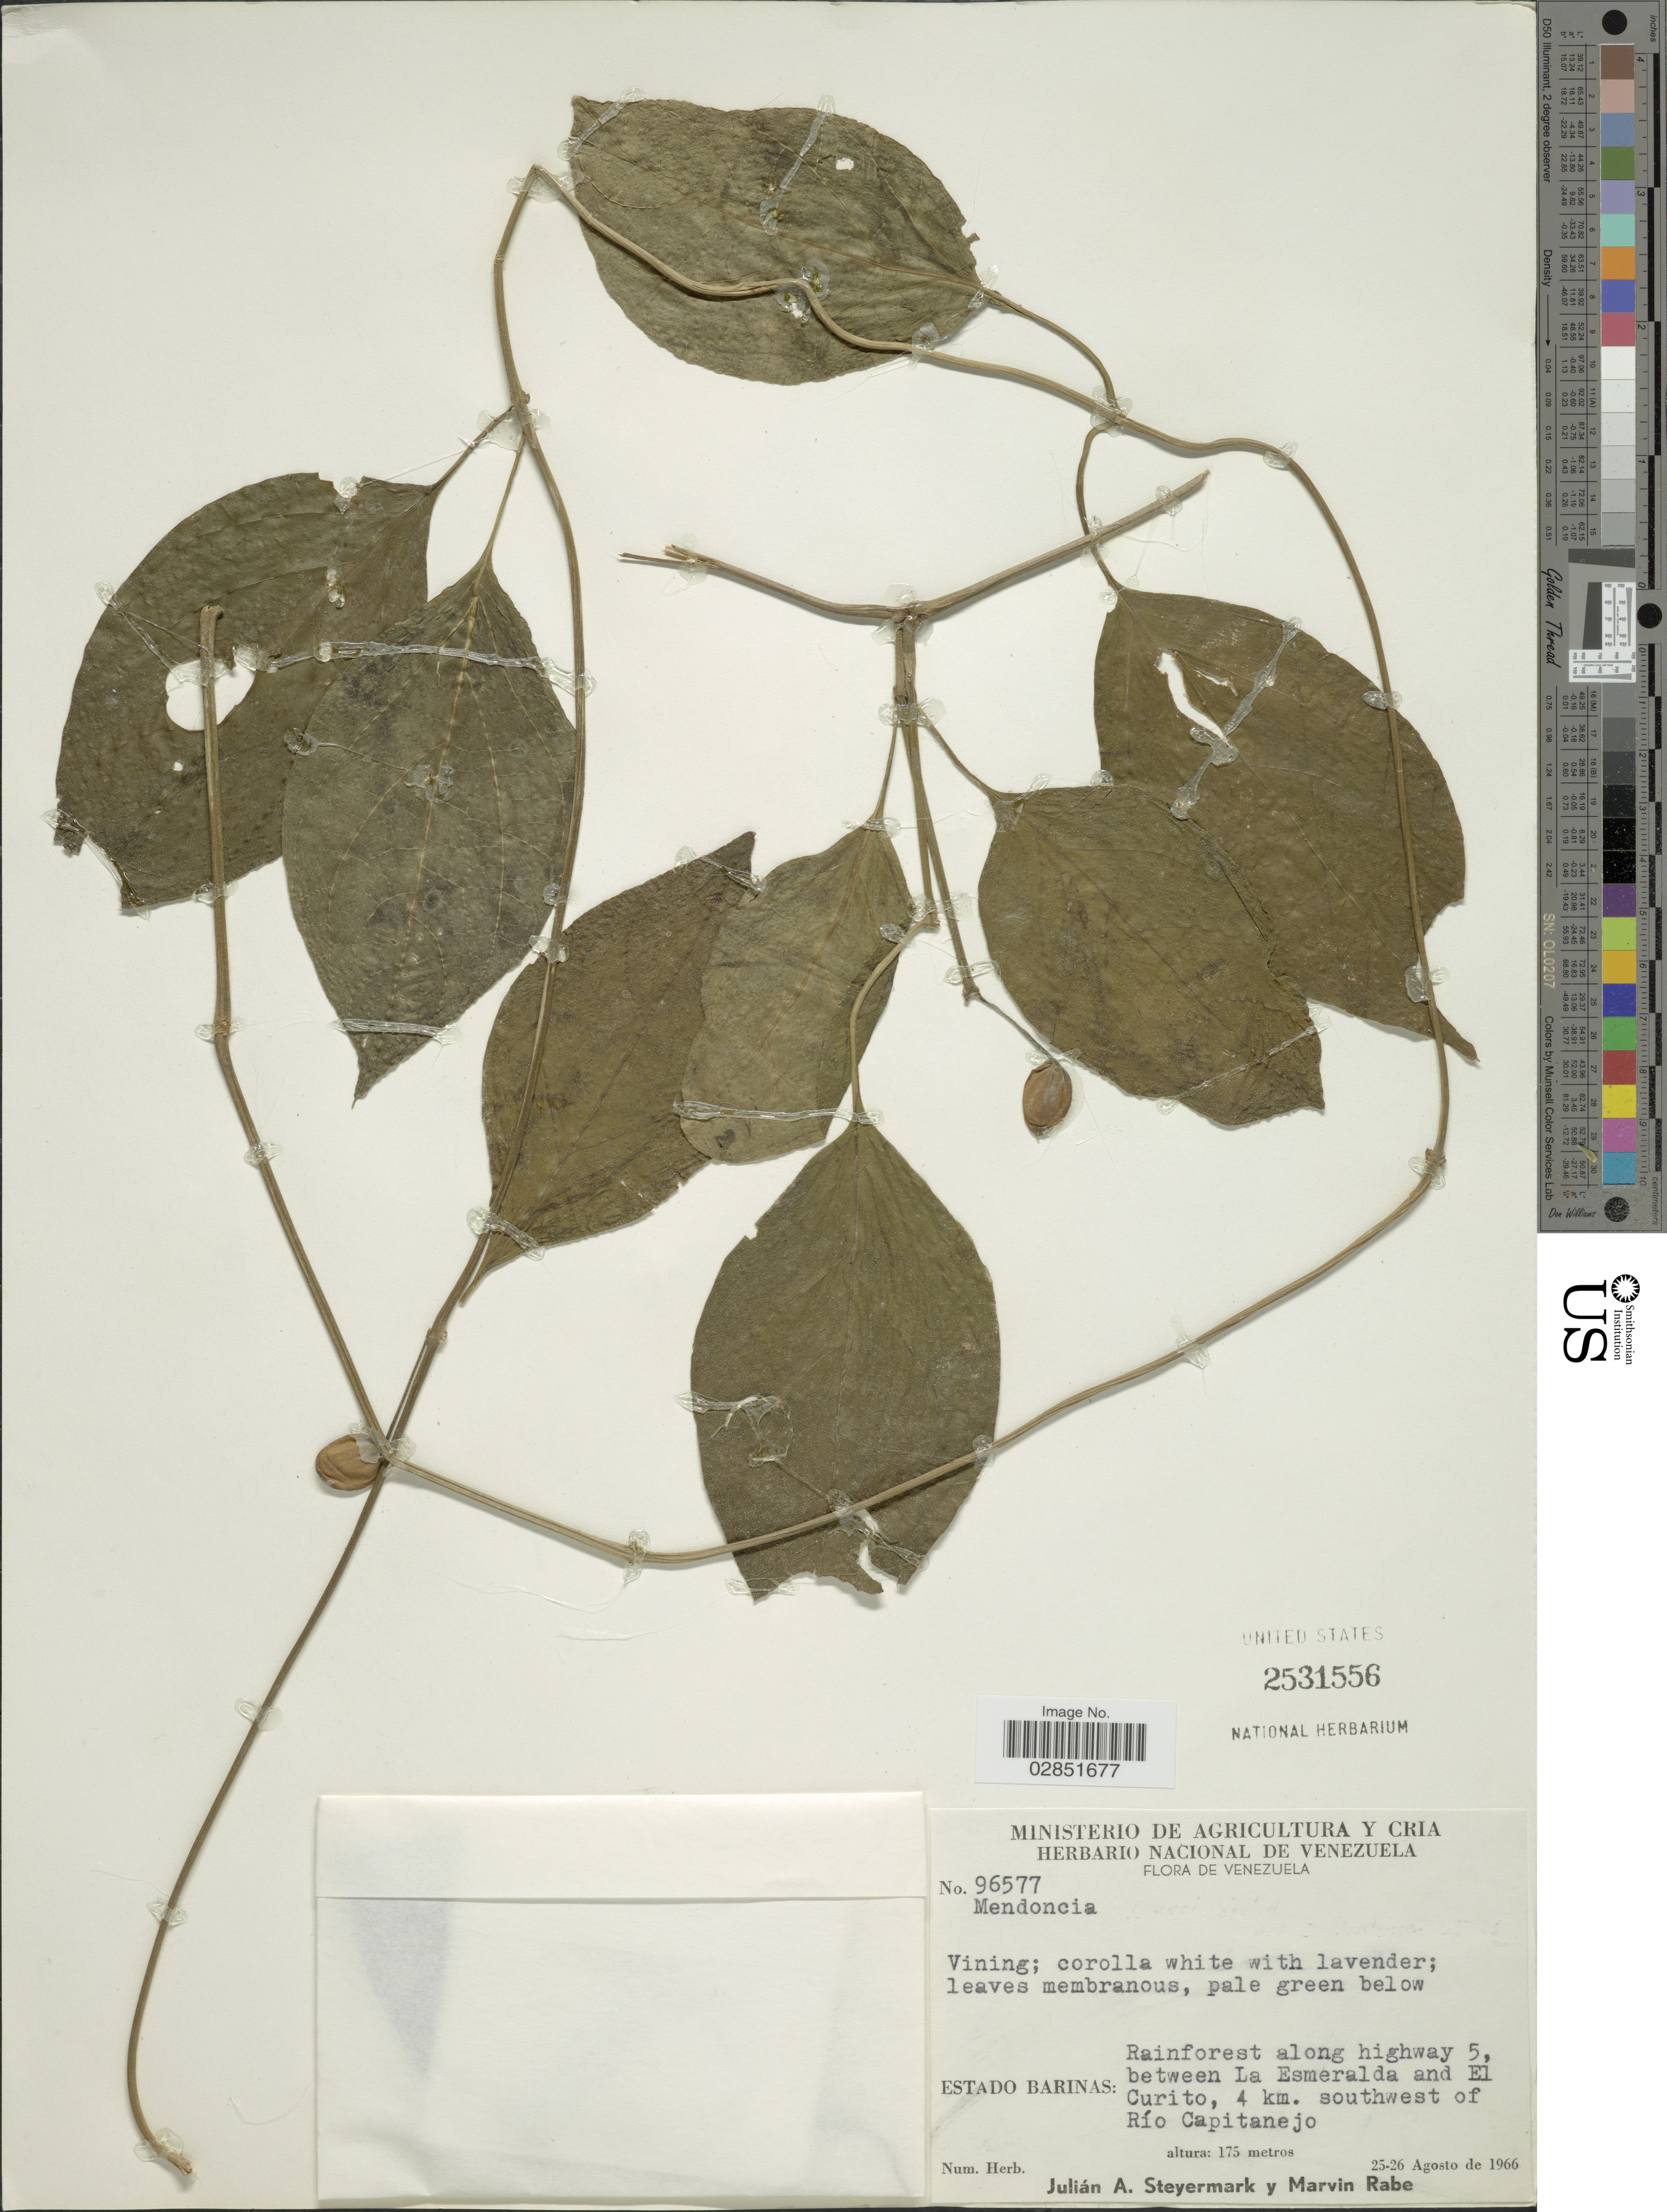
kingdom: Plantae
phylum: Tracheophyta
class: Magnoliopsida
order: Lamiales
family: Acanthaceae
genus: Mendoncia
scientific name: Mendoncia sp.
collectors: J. Steyermark & M. Rabe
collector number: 96577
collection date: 1966-08-25/1966-08-26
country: Venezuela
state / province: Barinas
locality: Rainforest along highway 5, between La Esmeralda and El Curito, 4 km. southwest of Río Capitanejo.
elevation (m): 175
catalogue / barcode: US 2531556